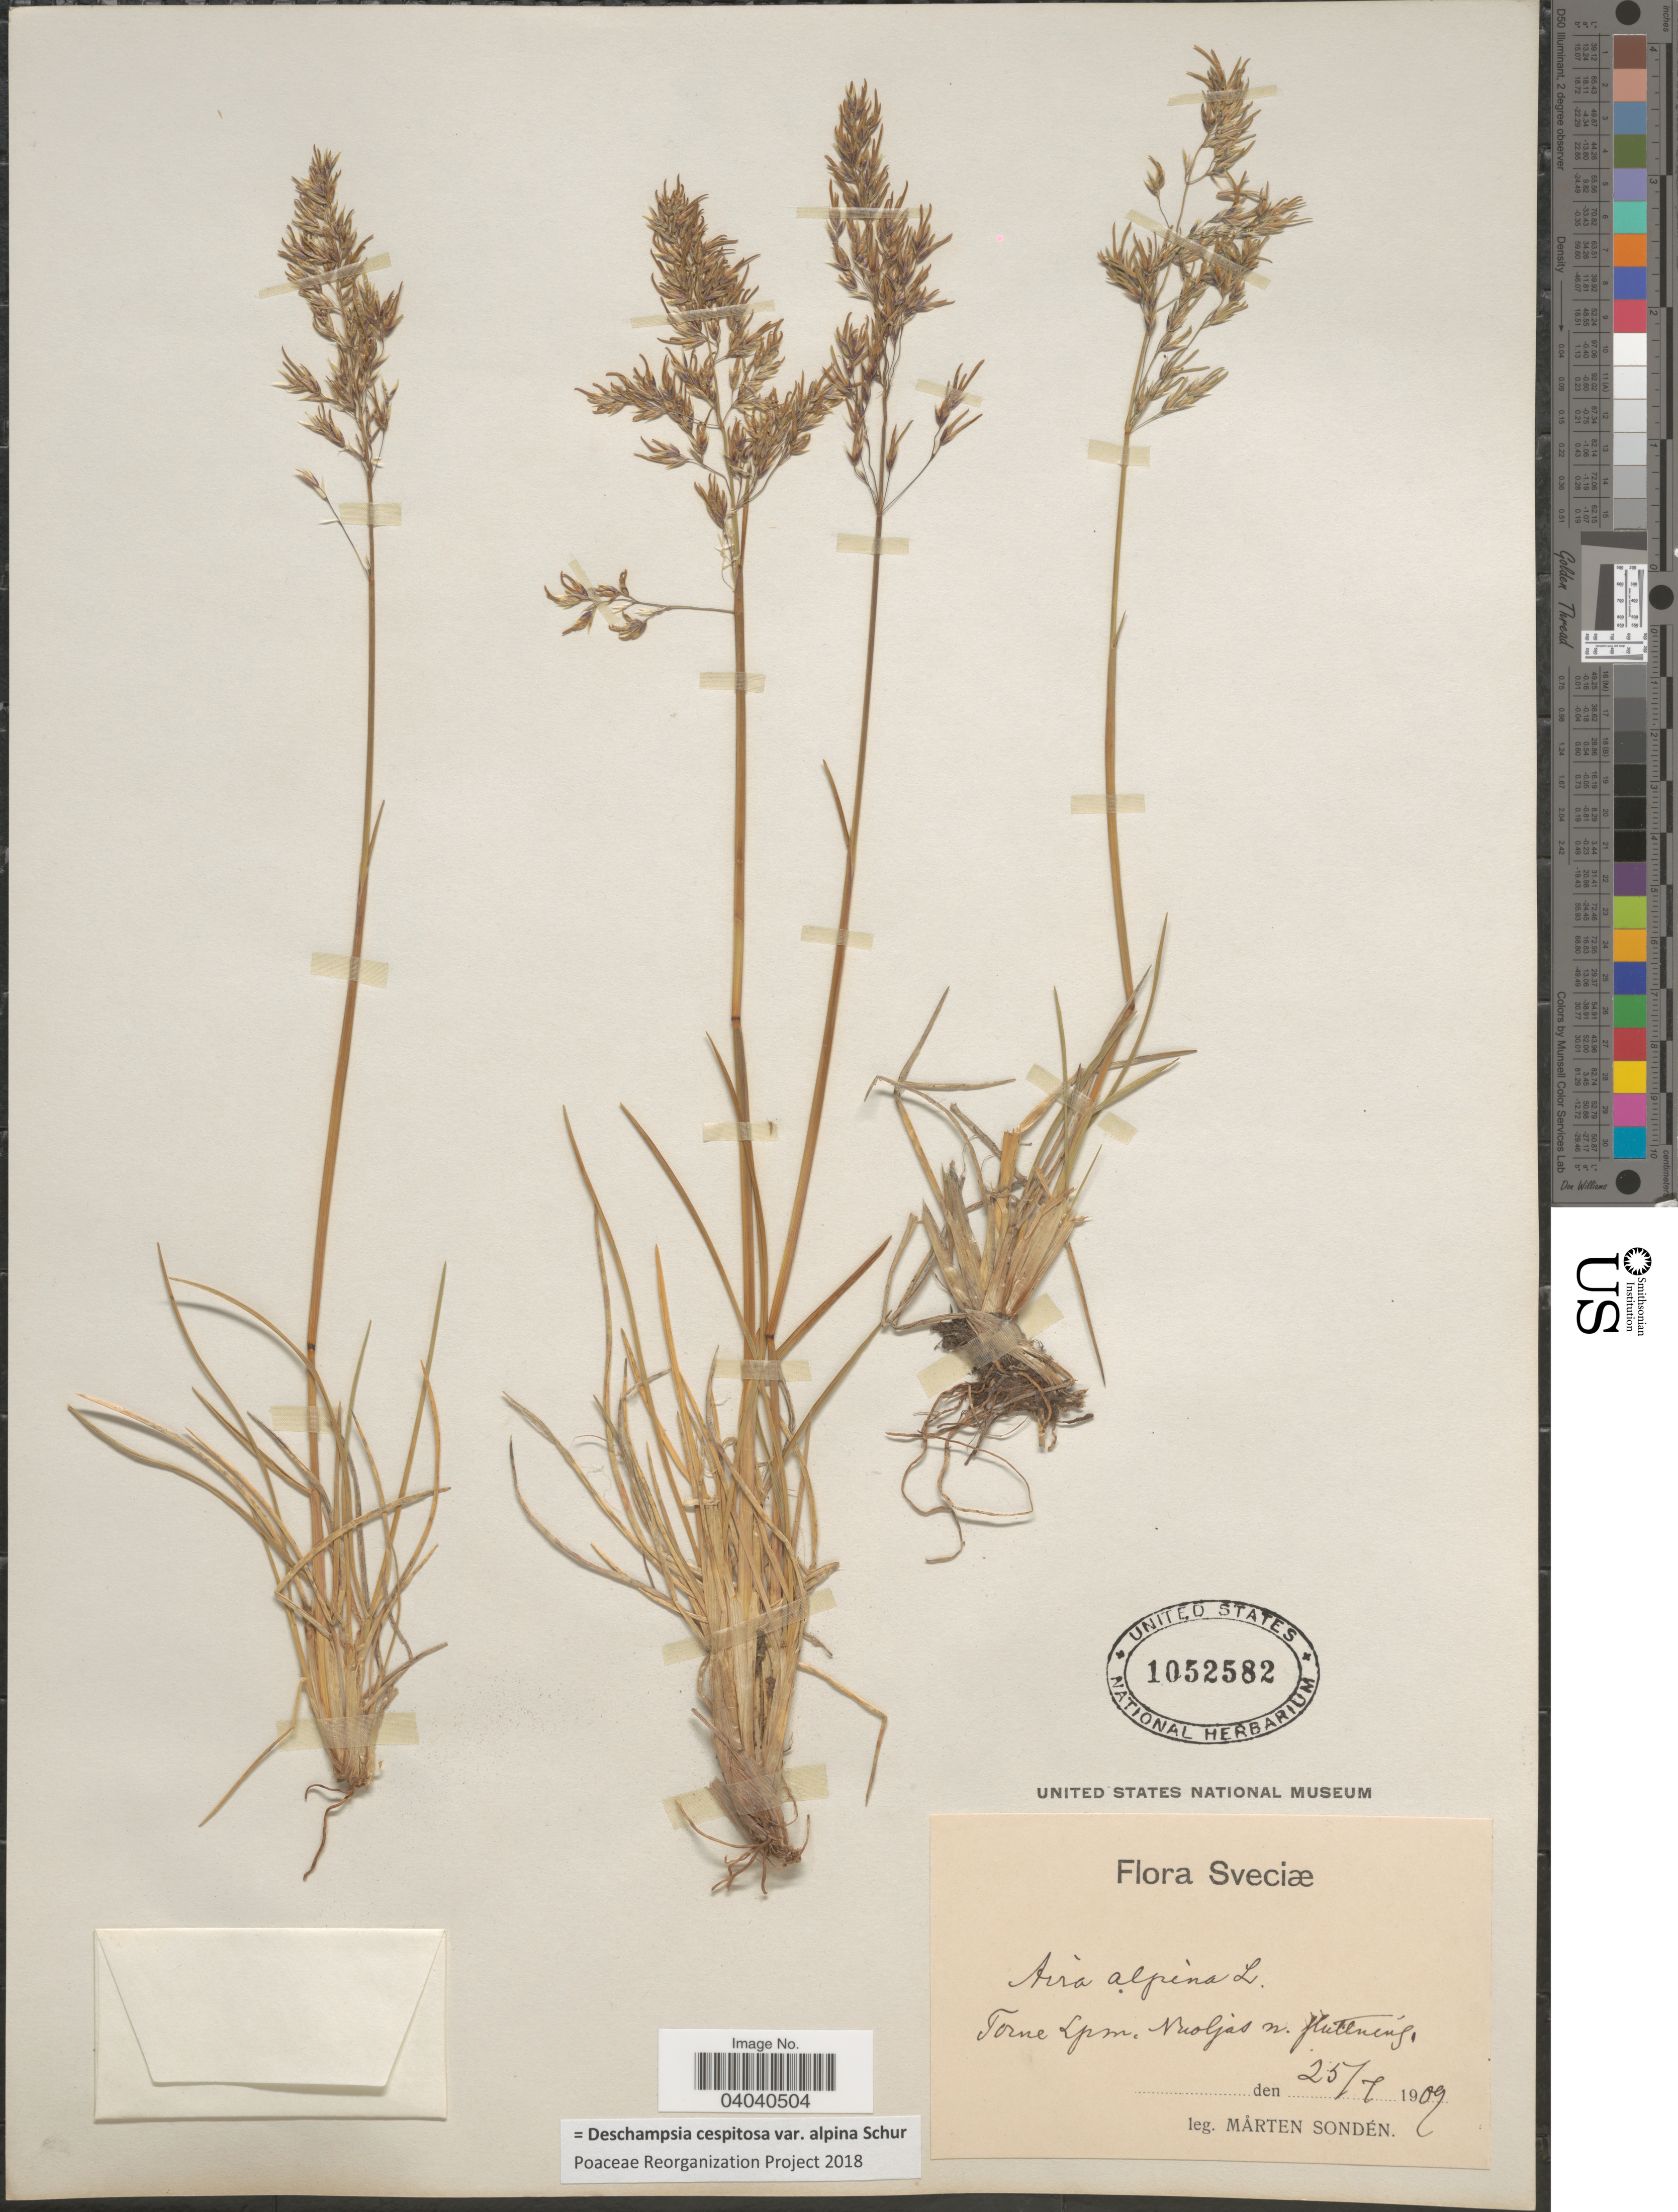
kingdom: Plantae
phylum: Tracheophyta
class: Liliopsida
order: Poales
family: Poaceae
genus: Deschampsia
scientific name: Deschampsia cespitosa var. alpina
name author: Vasey ex W.J. Beal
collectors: M. Sondén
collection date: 1909-07-25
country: Sweden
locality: Sveciæ. Torne Lpm. Nuolja n. fluttning.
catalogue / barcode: US 1052582